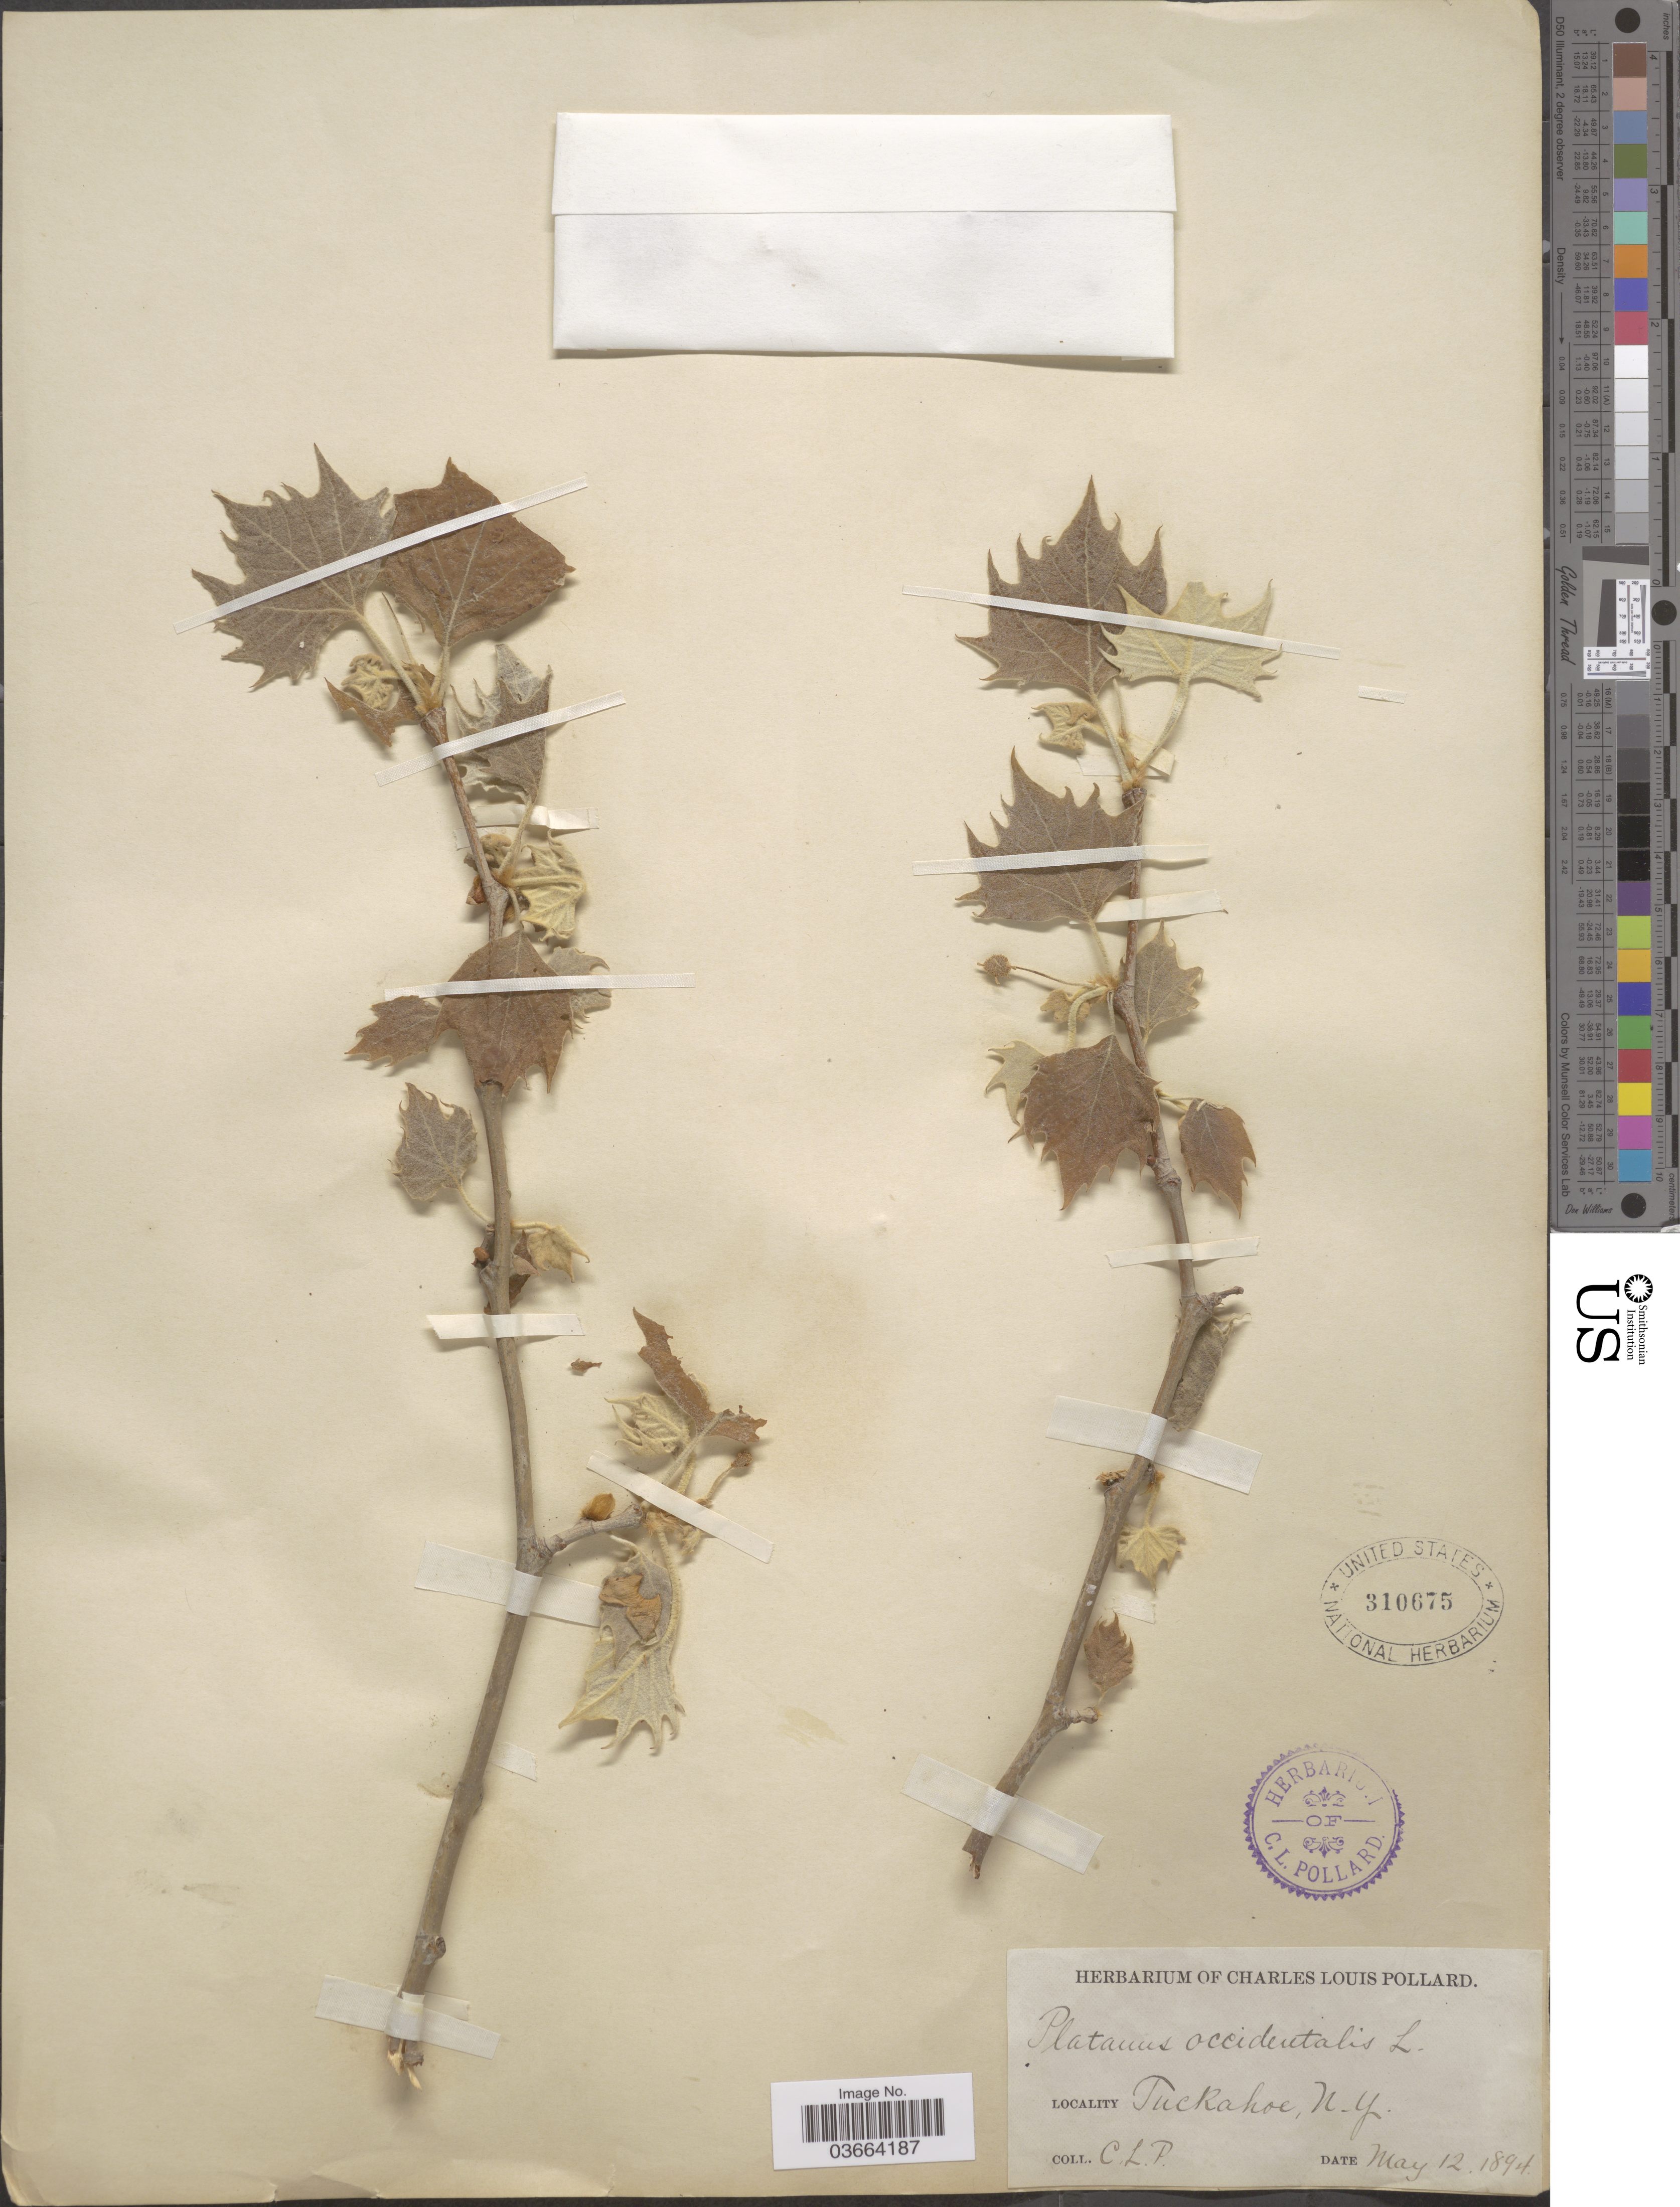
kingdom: Plantae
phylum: Tracheophyta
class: Magnoliopsida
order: Proteales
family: Platanaceae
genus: Platanus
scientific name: Platanus occidentalis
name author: L.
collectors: C. L. Pollard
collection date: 1894-05-12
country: United States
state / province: New York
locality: Tuckahoe.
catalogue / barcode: US 310675